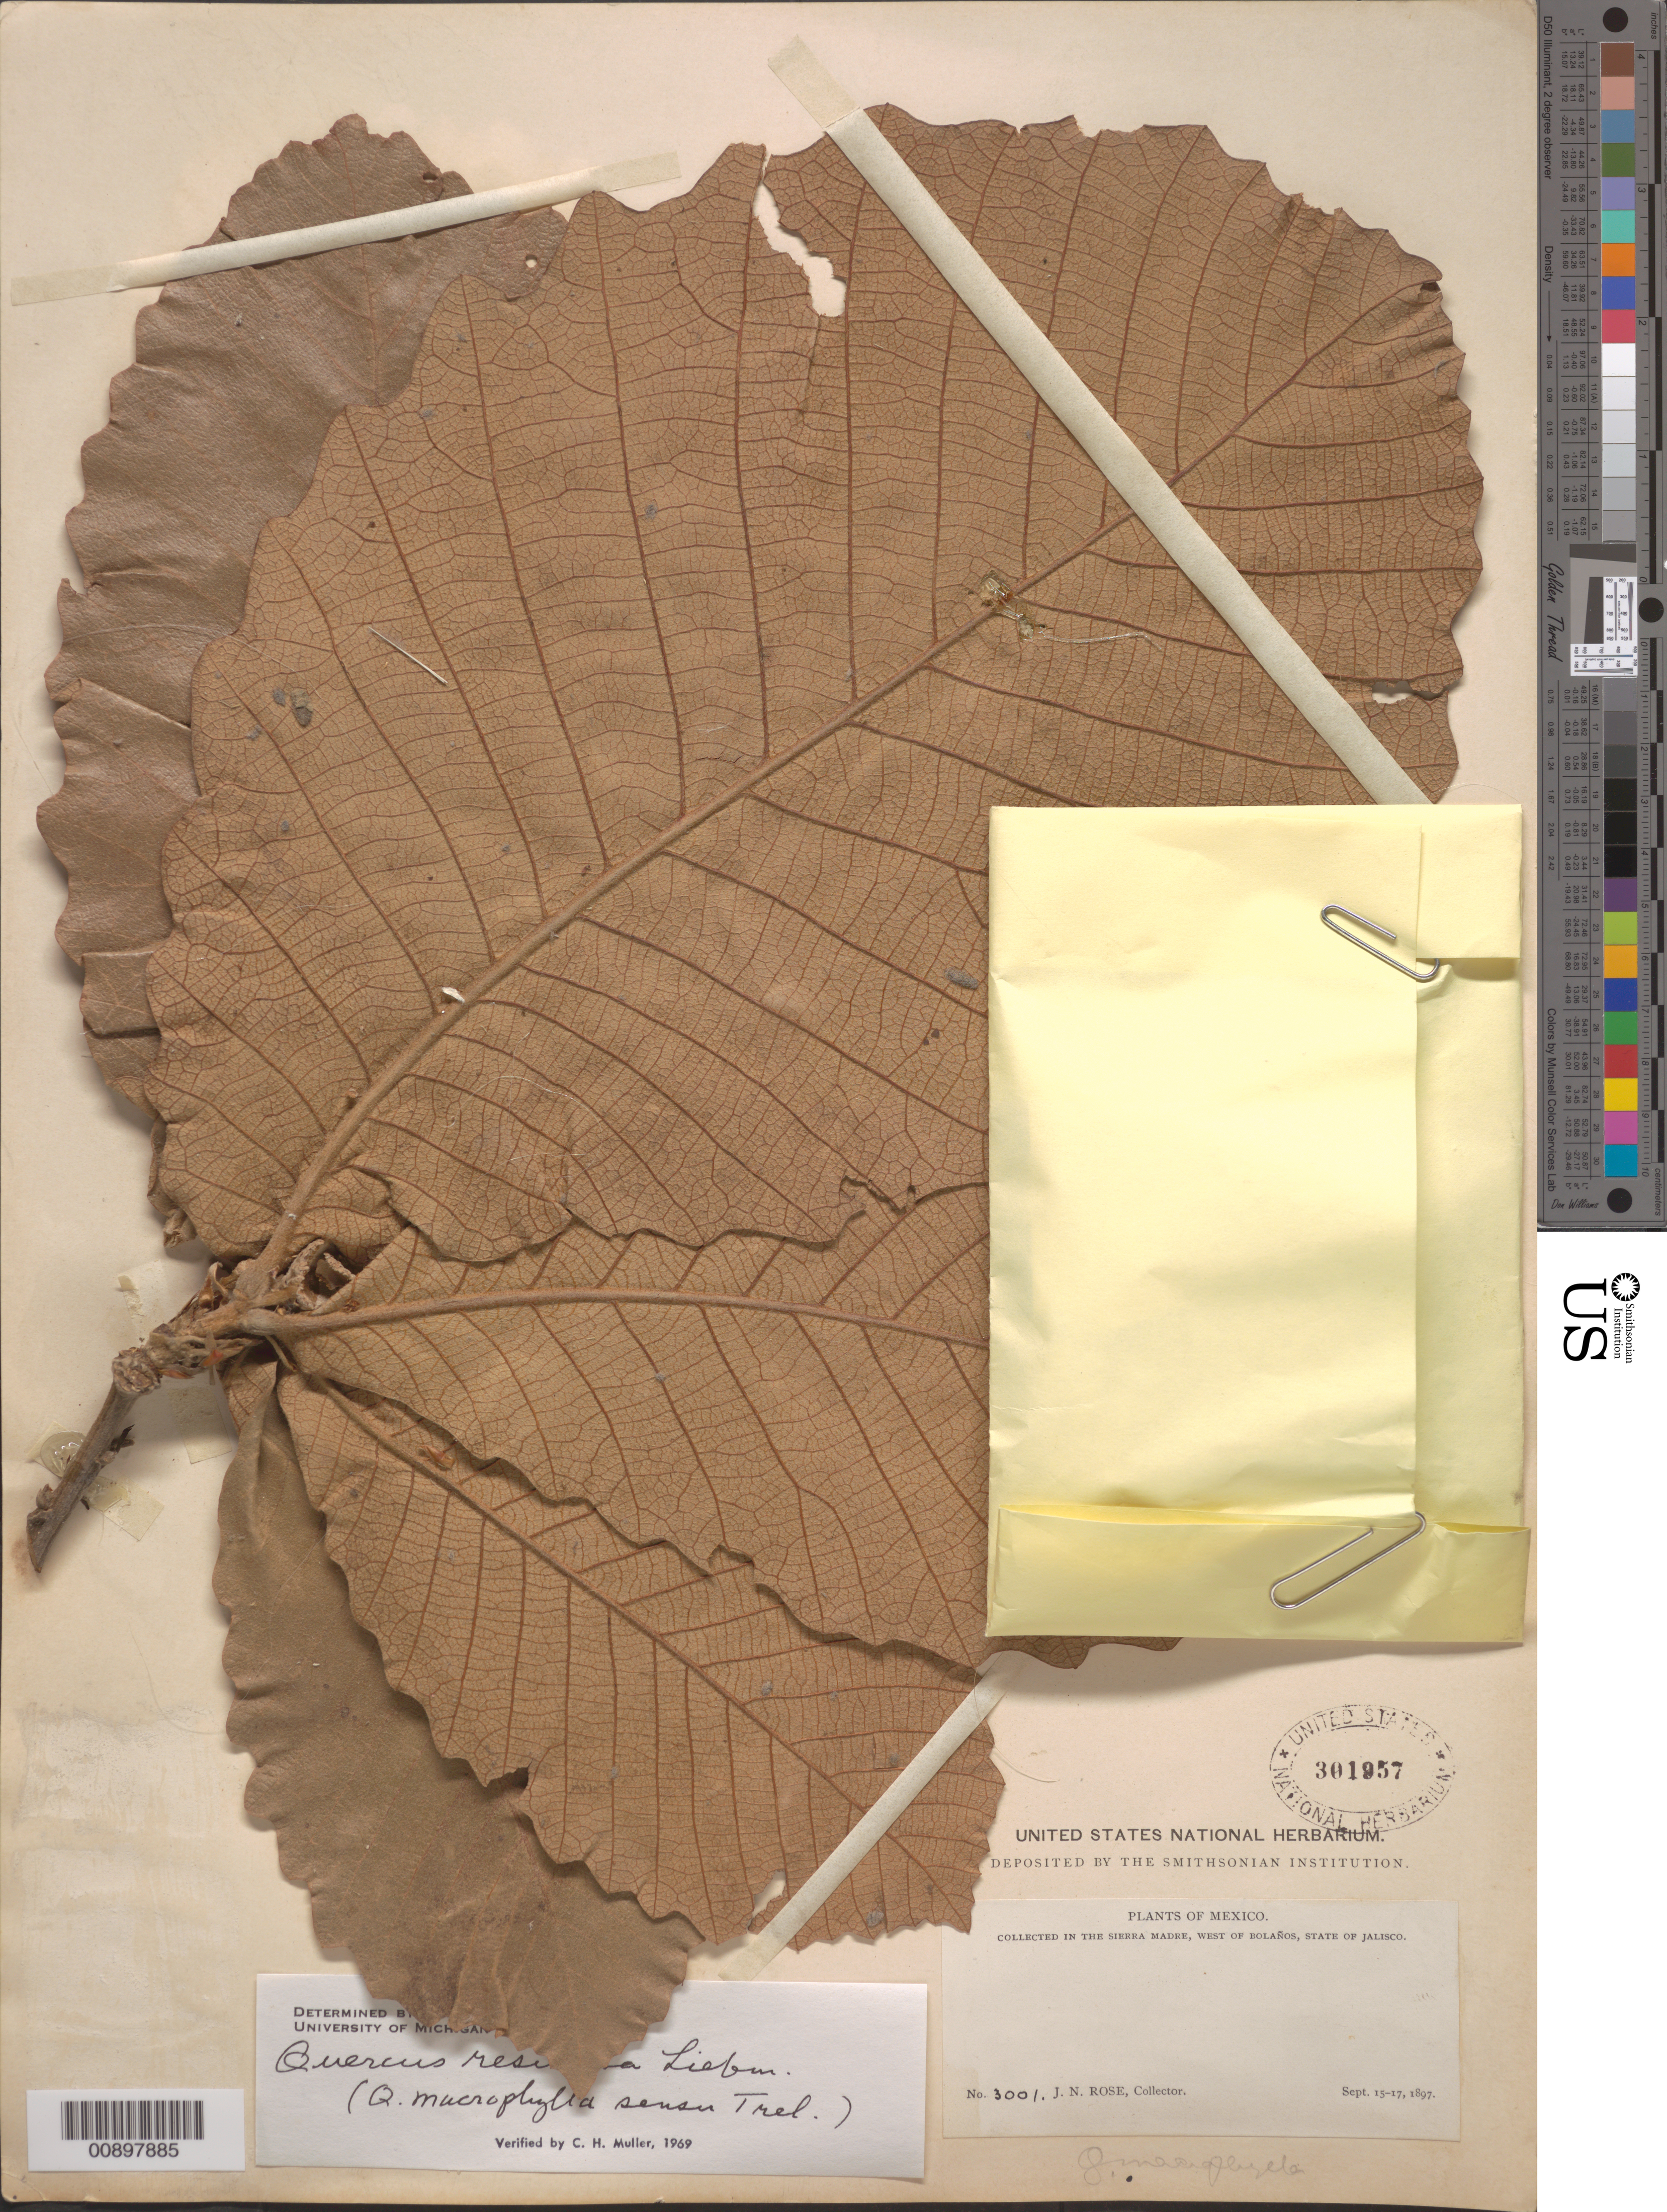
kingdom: Plantae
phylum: Tracheophyta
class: Magnoliopsida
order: Fagales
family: Fagaceae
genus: Quercus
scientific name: Quercus resinosa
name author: Liebm.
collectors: J. N. Rose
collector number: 3001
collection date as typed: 15 Sep 1897 to 17 Sep 1897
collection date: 1897-09-15/1897-09-17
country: Mexico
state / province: Jalisco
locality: Sierra Madre west of Bolaños, State of Jalisco.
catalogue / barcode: US 301957